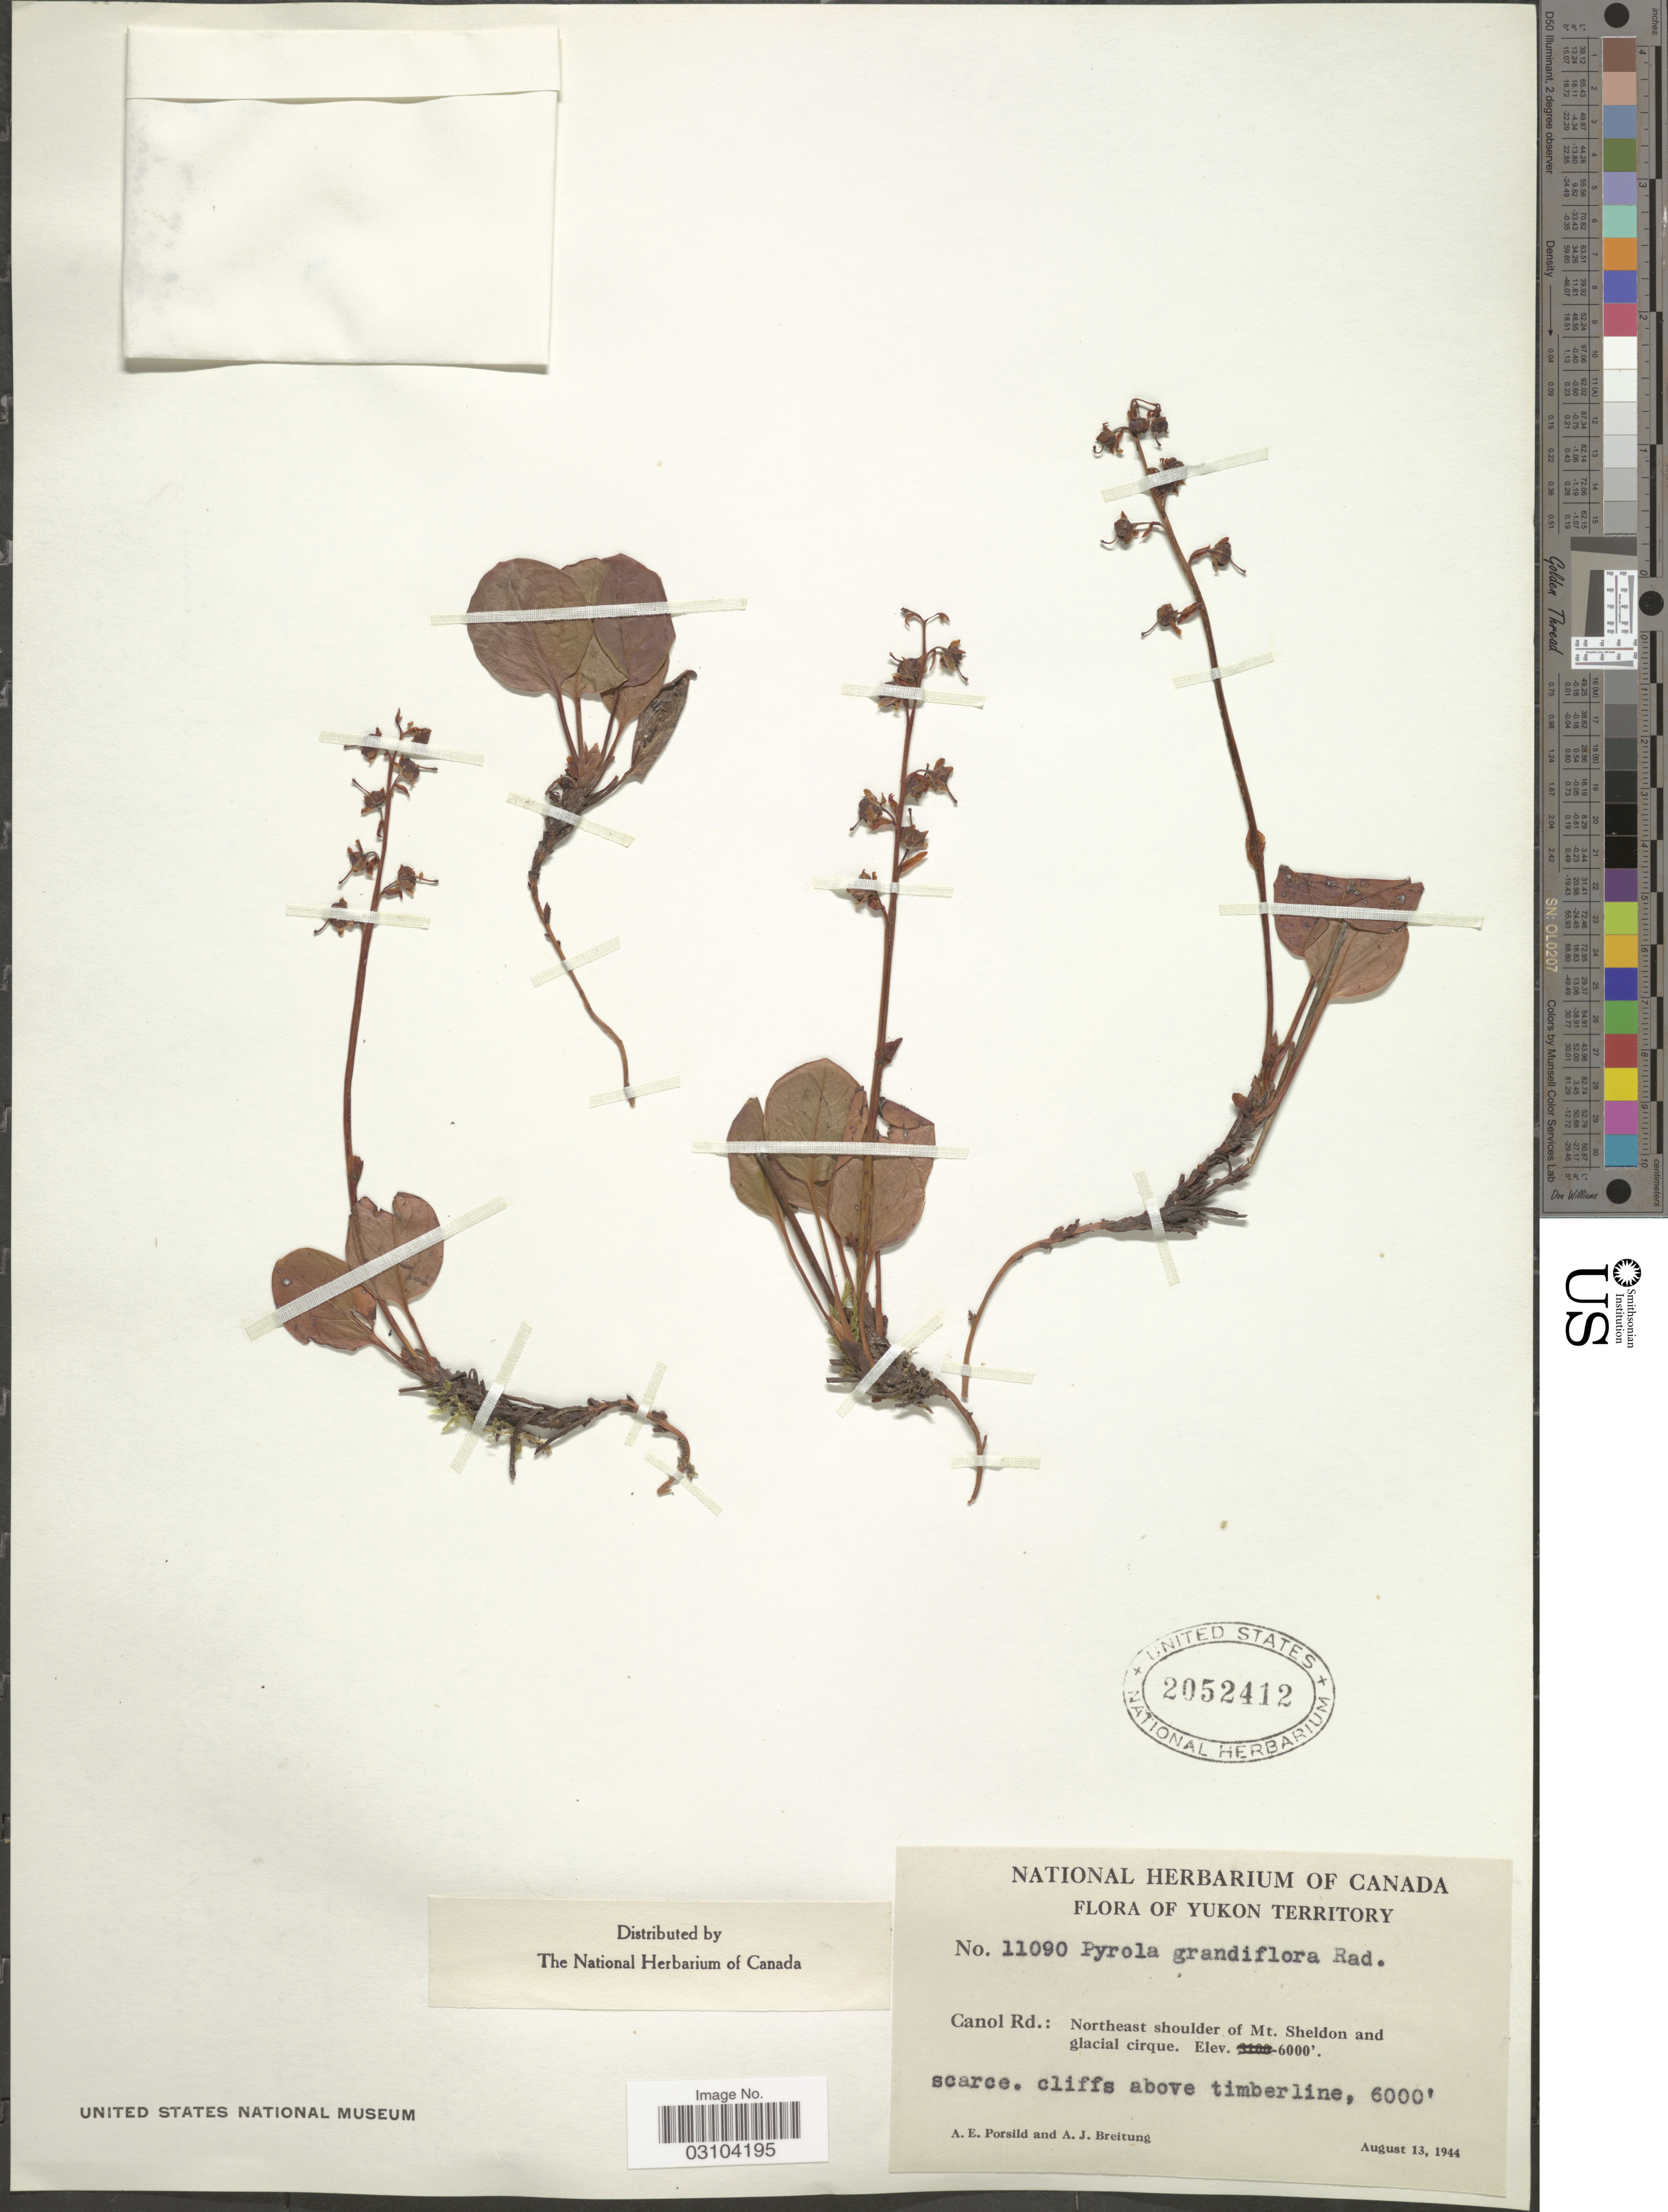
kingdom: Plantae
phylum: Tracheophyta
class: Magnoliopsida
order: Ericales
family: Ericaceae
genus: Pyrola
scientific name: Pyrola grandiflora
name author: Radius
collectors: A. E. Porsild & A. Breitung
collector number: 11090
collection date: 1944-08-13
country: Canada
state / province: Yukon Territory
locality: Canol Rd.: Northeast shoulder of Mt. Sheldon and glacial cirque.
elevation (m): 1829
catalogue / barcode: US 2052412